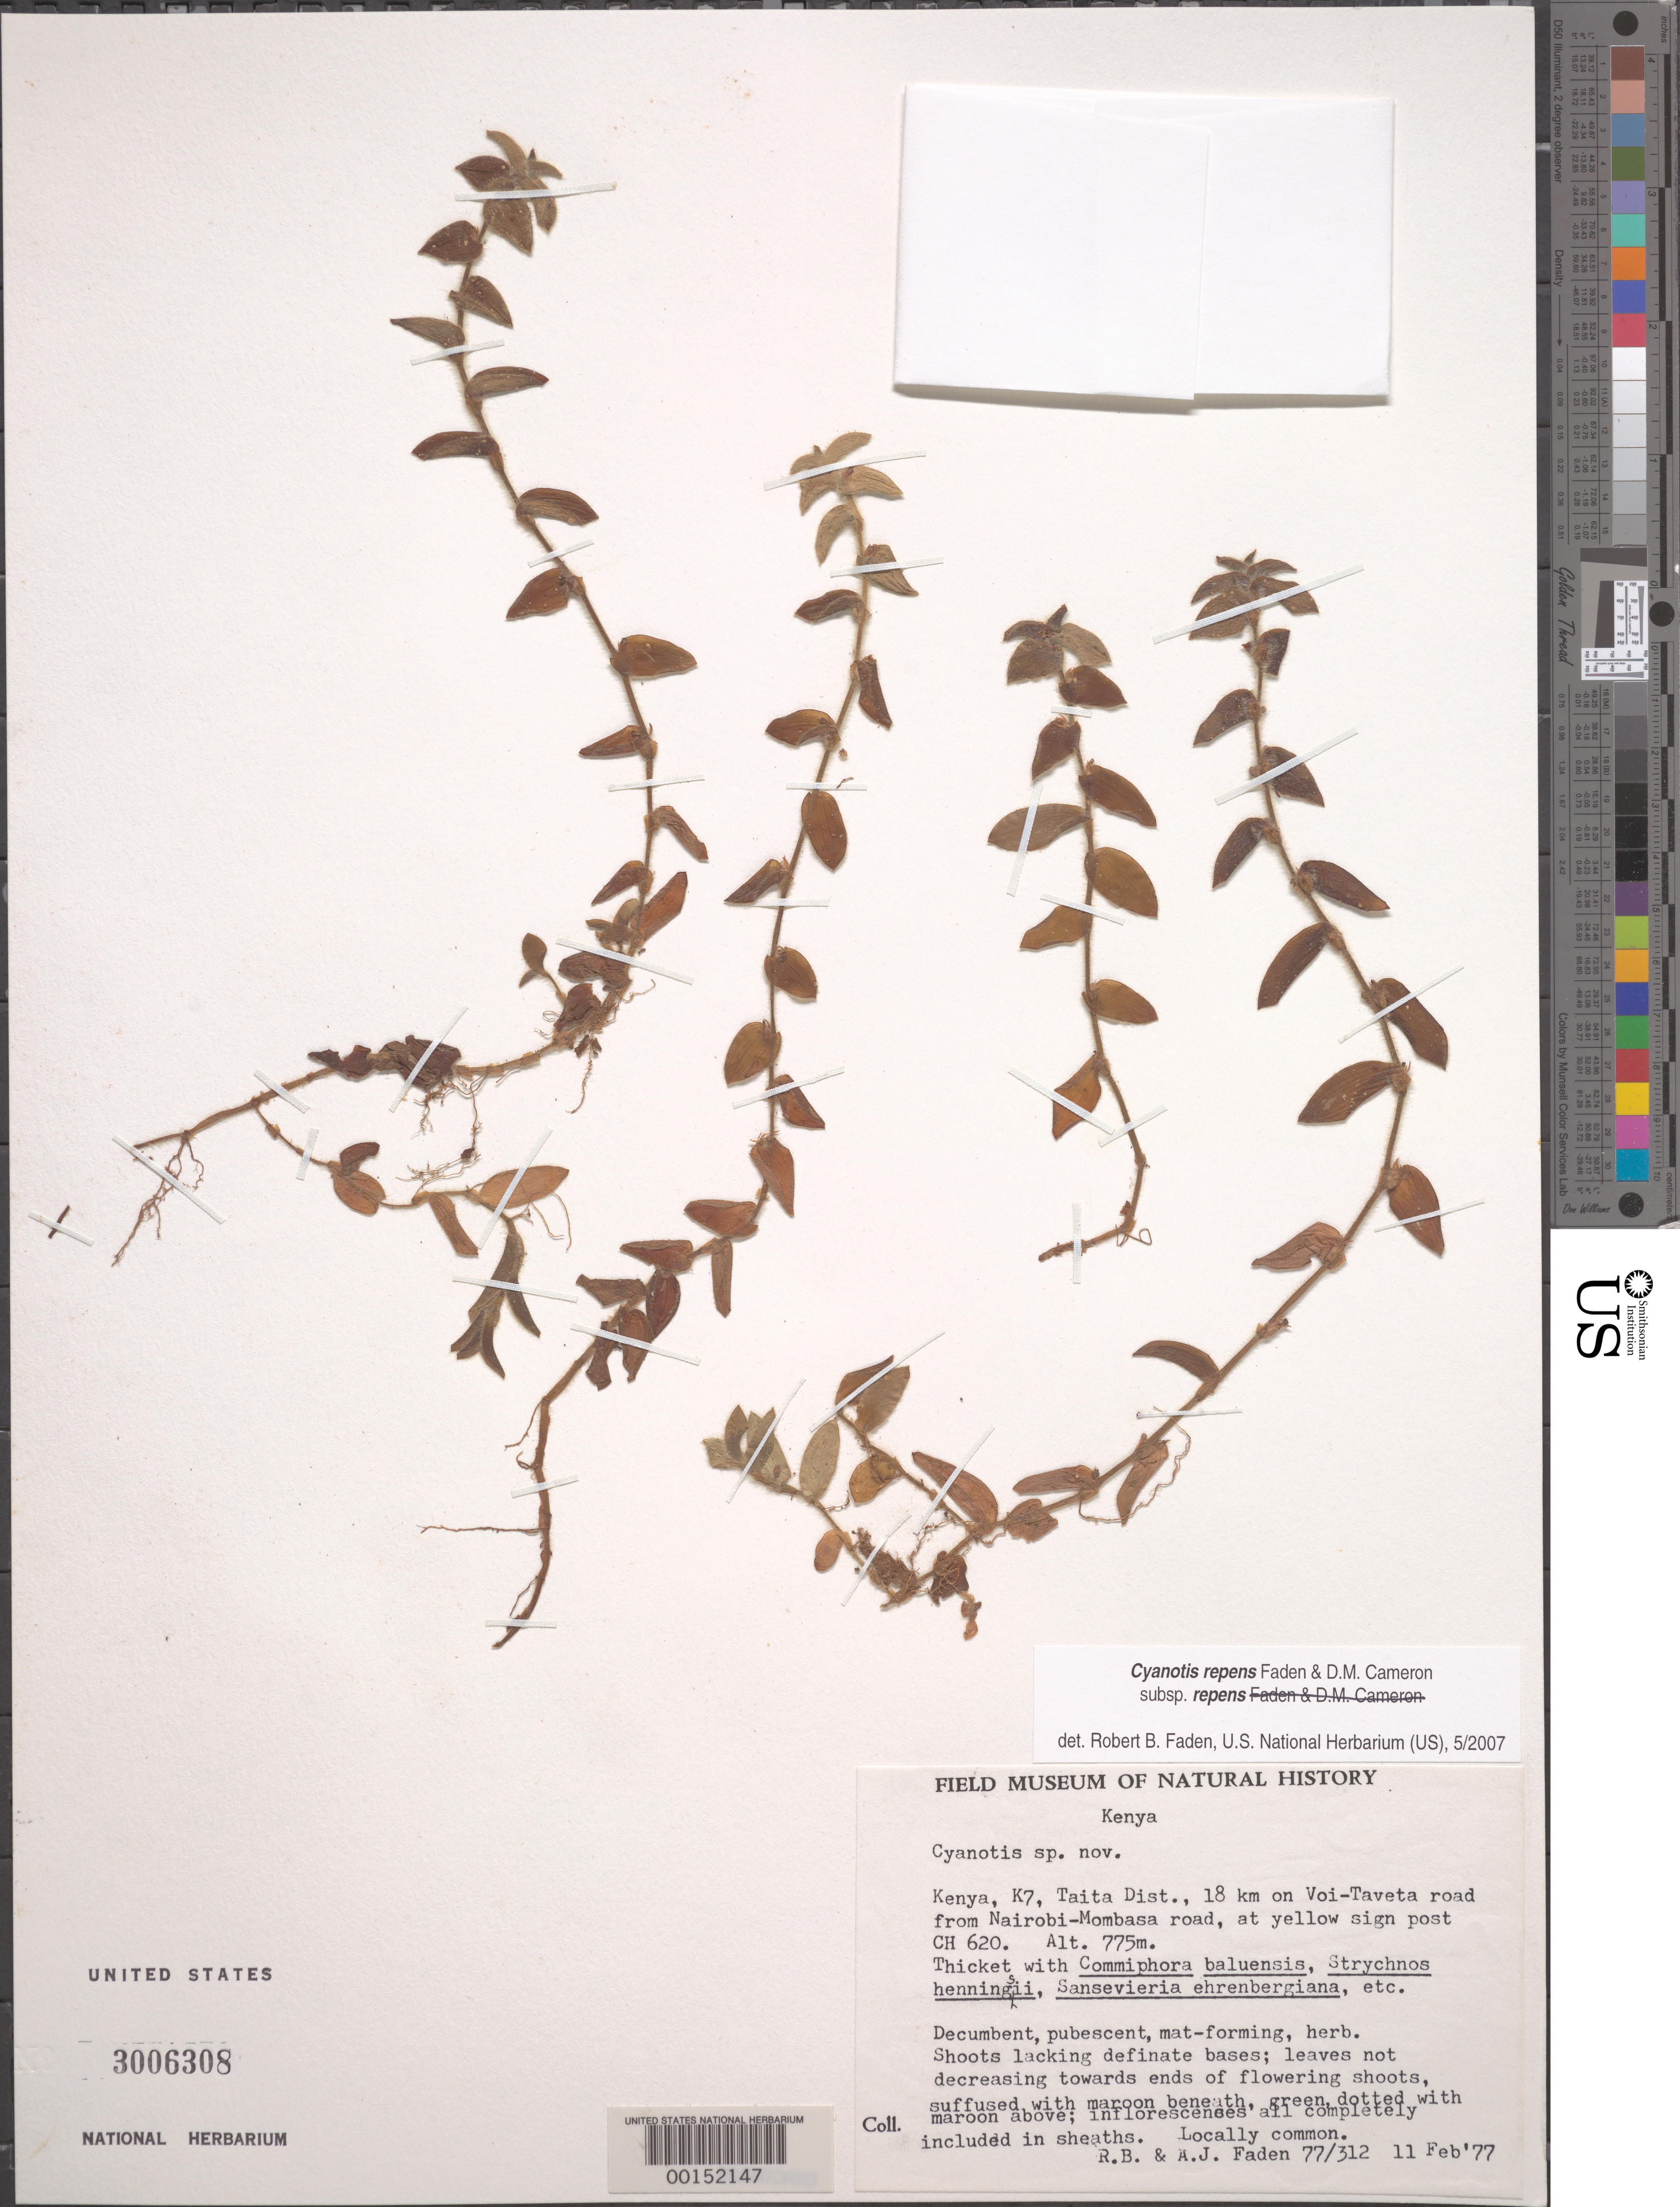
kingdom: Plantae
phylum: Tracheophyta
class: Liliopsida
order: Commelinales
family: Commelinaceae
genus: Cyanotis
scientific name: Cyanotis repens subsp. repens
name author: Faden & D.M. Cameron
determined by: Faden, Robert B., (US), Smithsonian Institution - National Museum of Natural History (UNITED STATES)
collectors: R. B. Faden & A. J. Faden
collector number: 77/312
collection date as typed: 11 Feb 1977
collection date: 1977-02-11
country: Kenya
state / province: Taita Taveta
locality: Voi-taveta road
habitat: Thicket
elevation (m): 775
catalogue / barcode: US 3006308